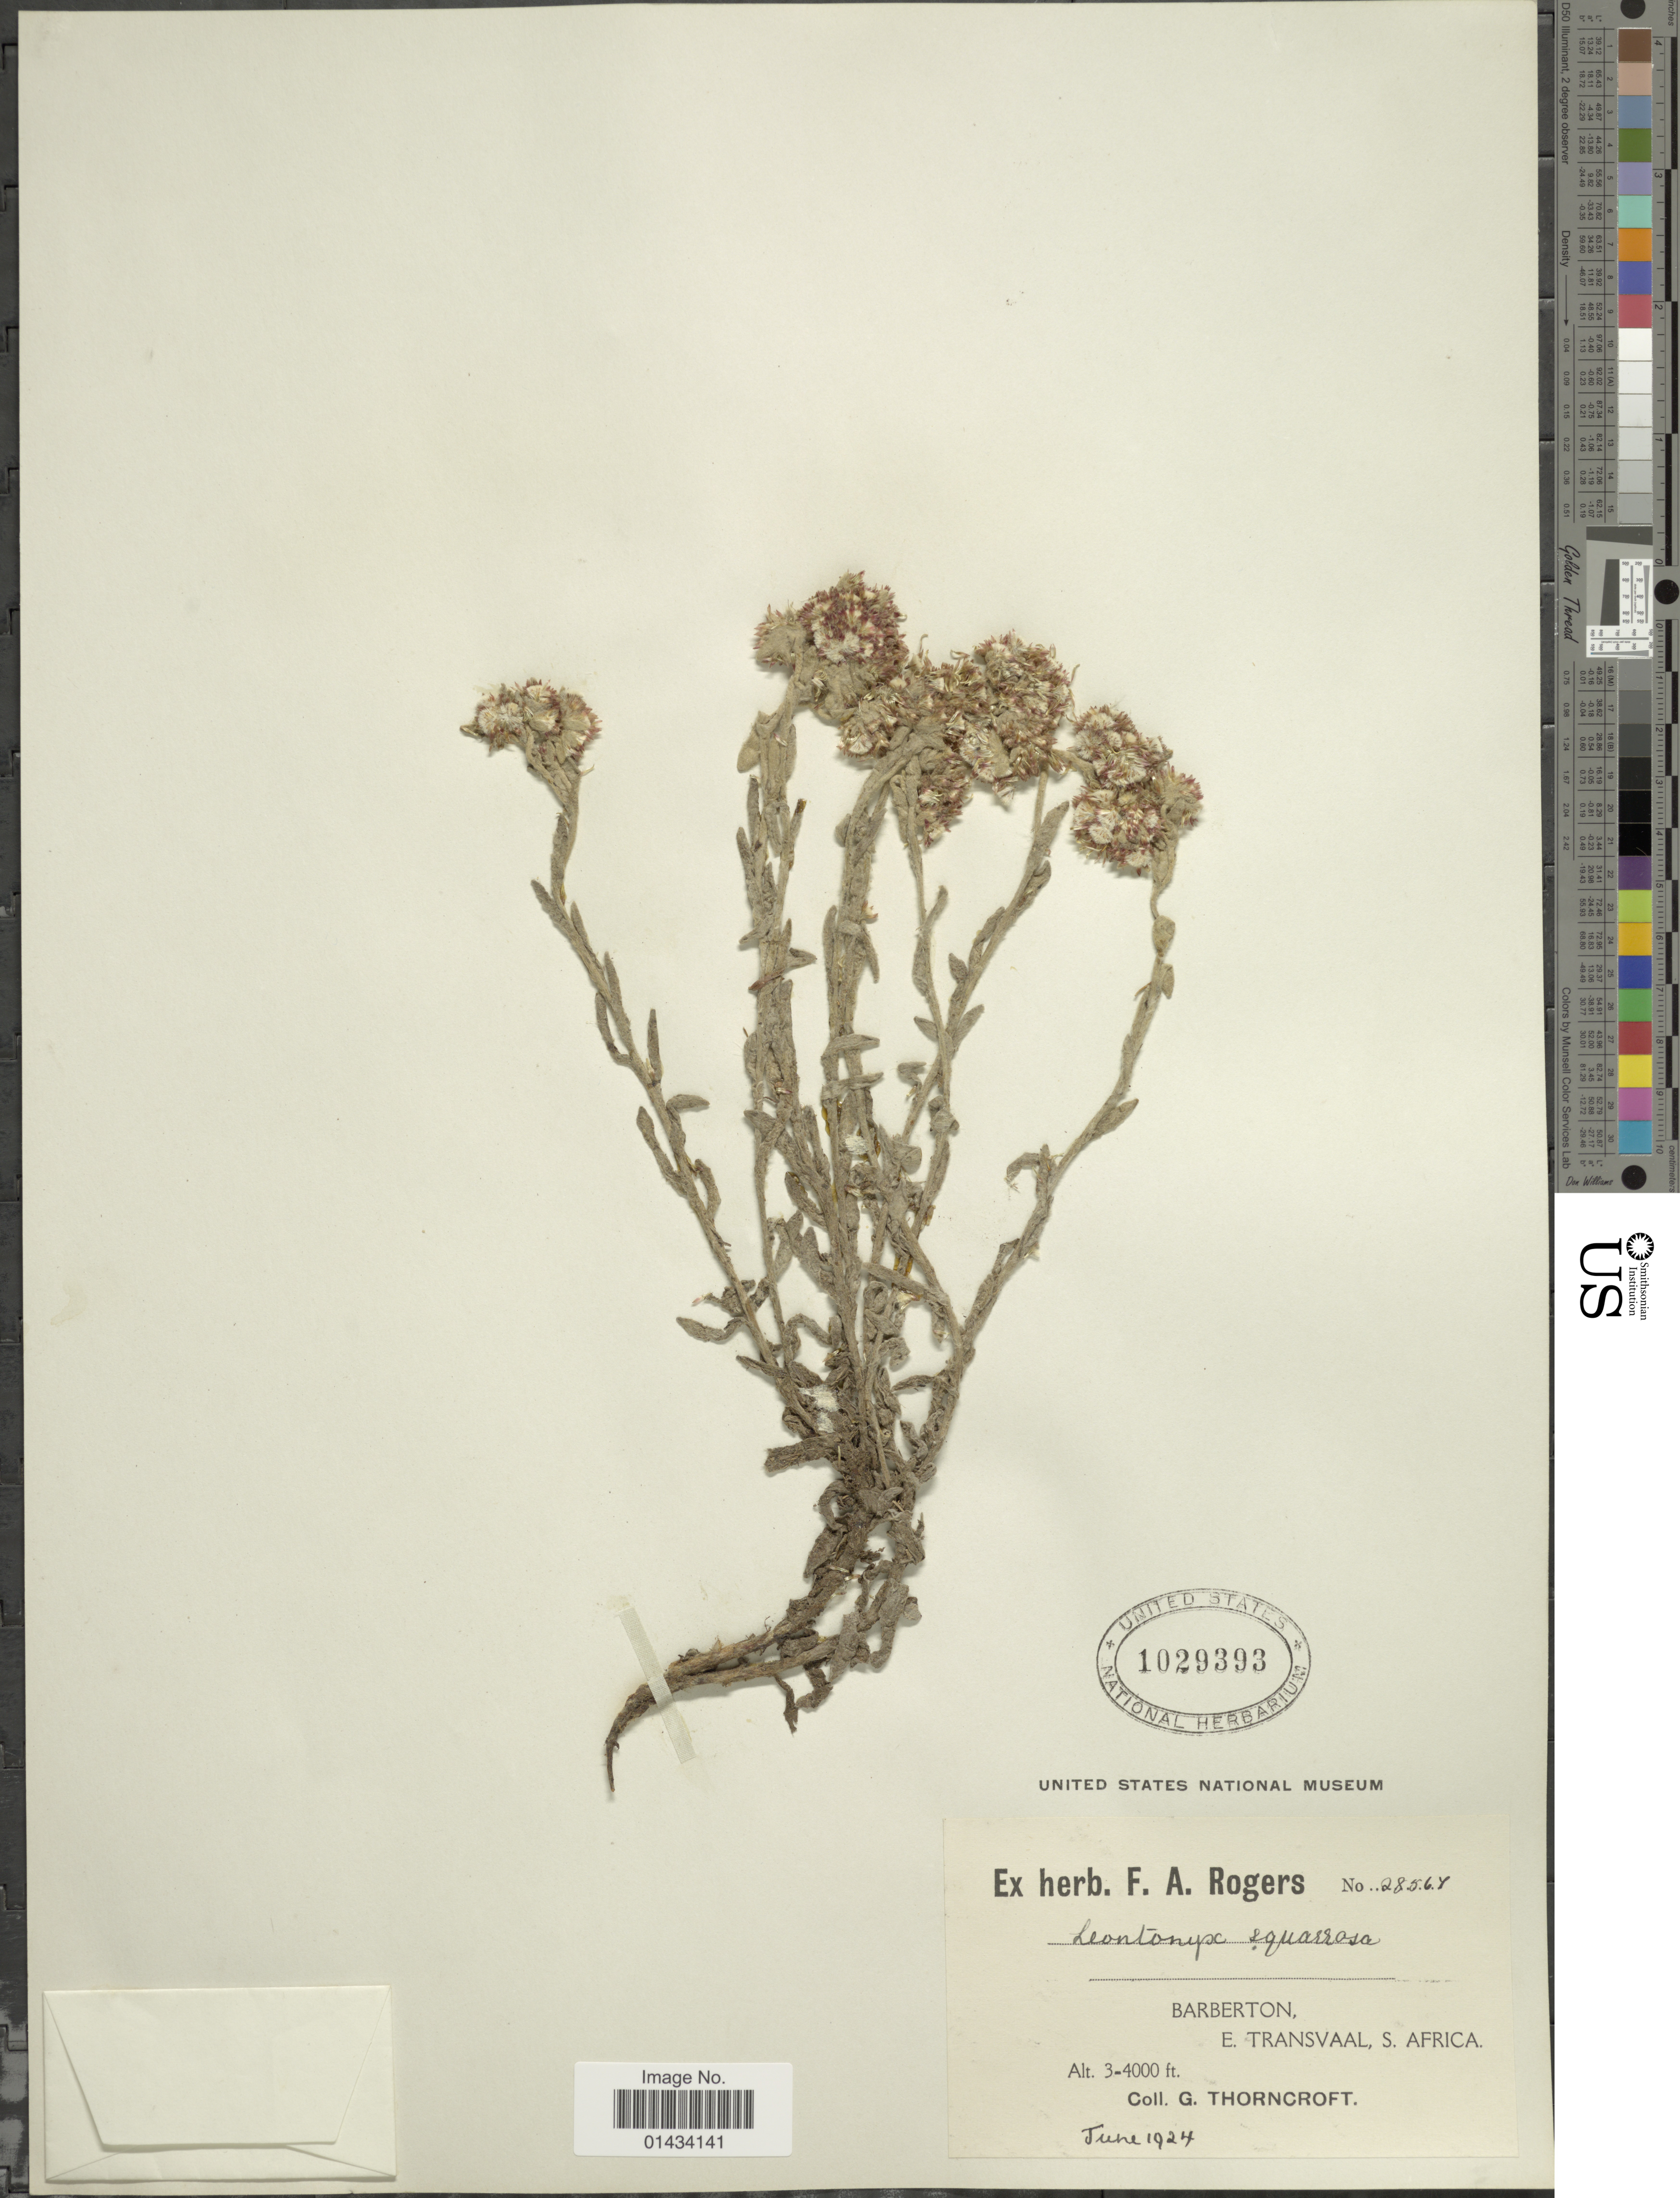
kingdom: Plantae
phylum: Tracheophyta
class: Magnoliopsida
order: Asterales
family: Asteraceae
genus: Leontonyx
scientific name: Leontonyx squarrosus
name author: DC. ex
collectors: G. Thorncroft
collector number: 28567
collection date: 1924-06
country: South Africa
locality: Barberton, E. Transvaal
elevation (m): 914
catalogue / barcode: US 1029393